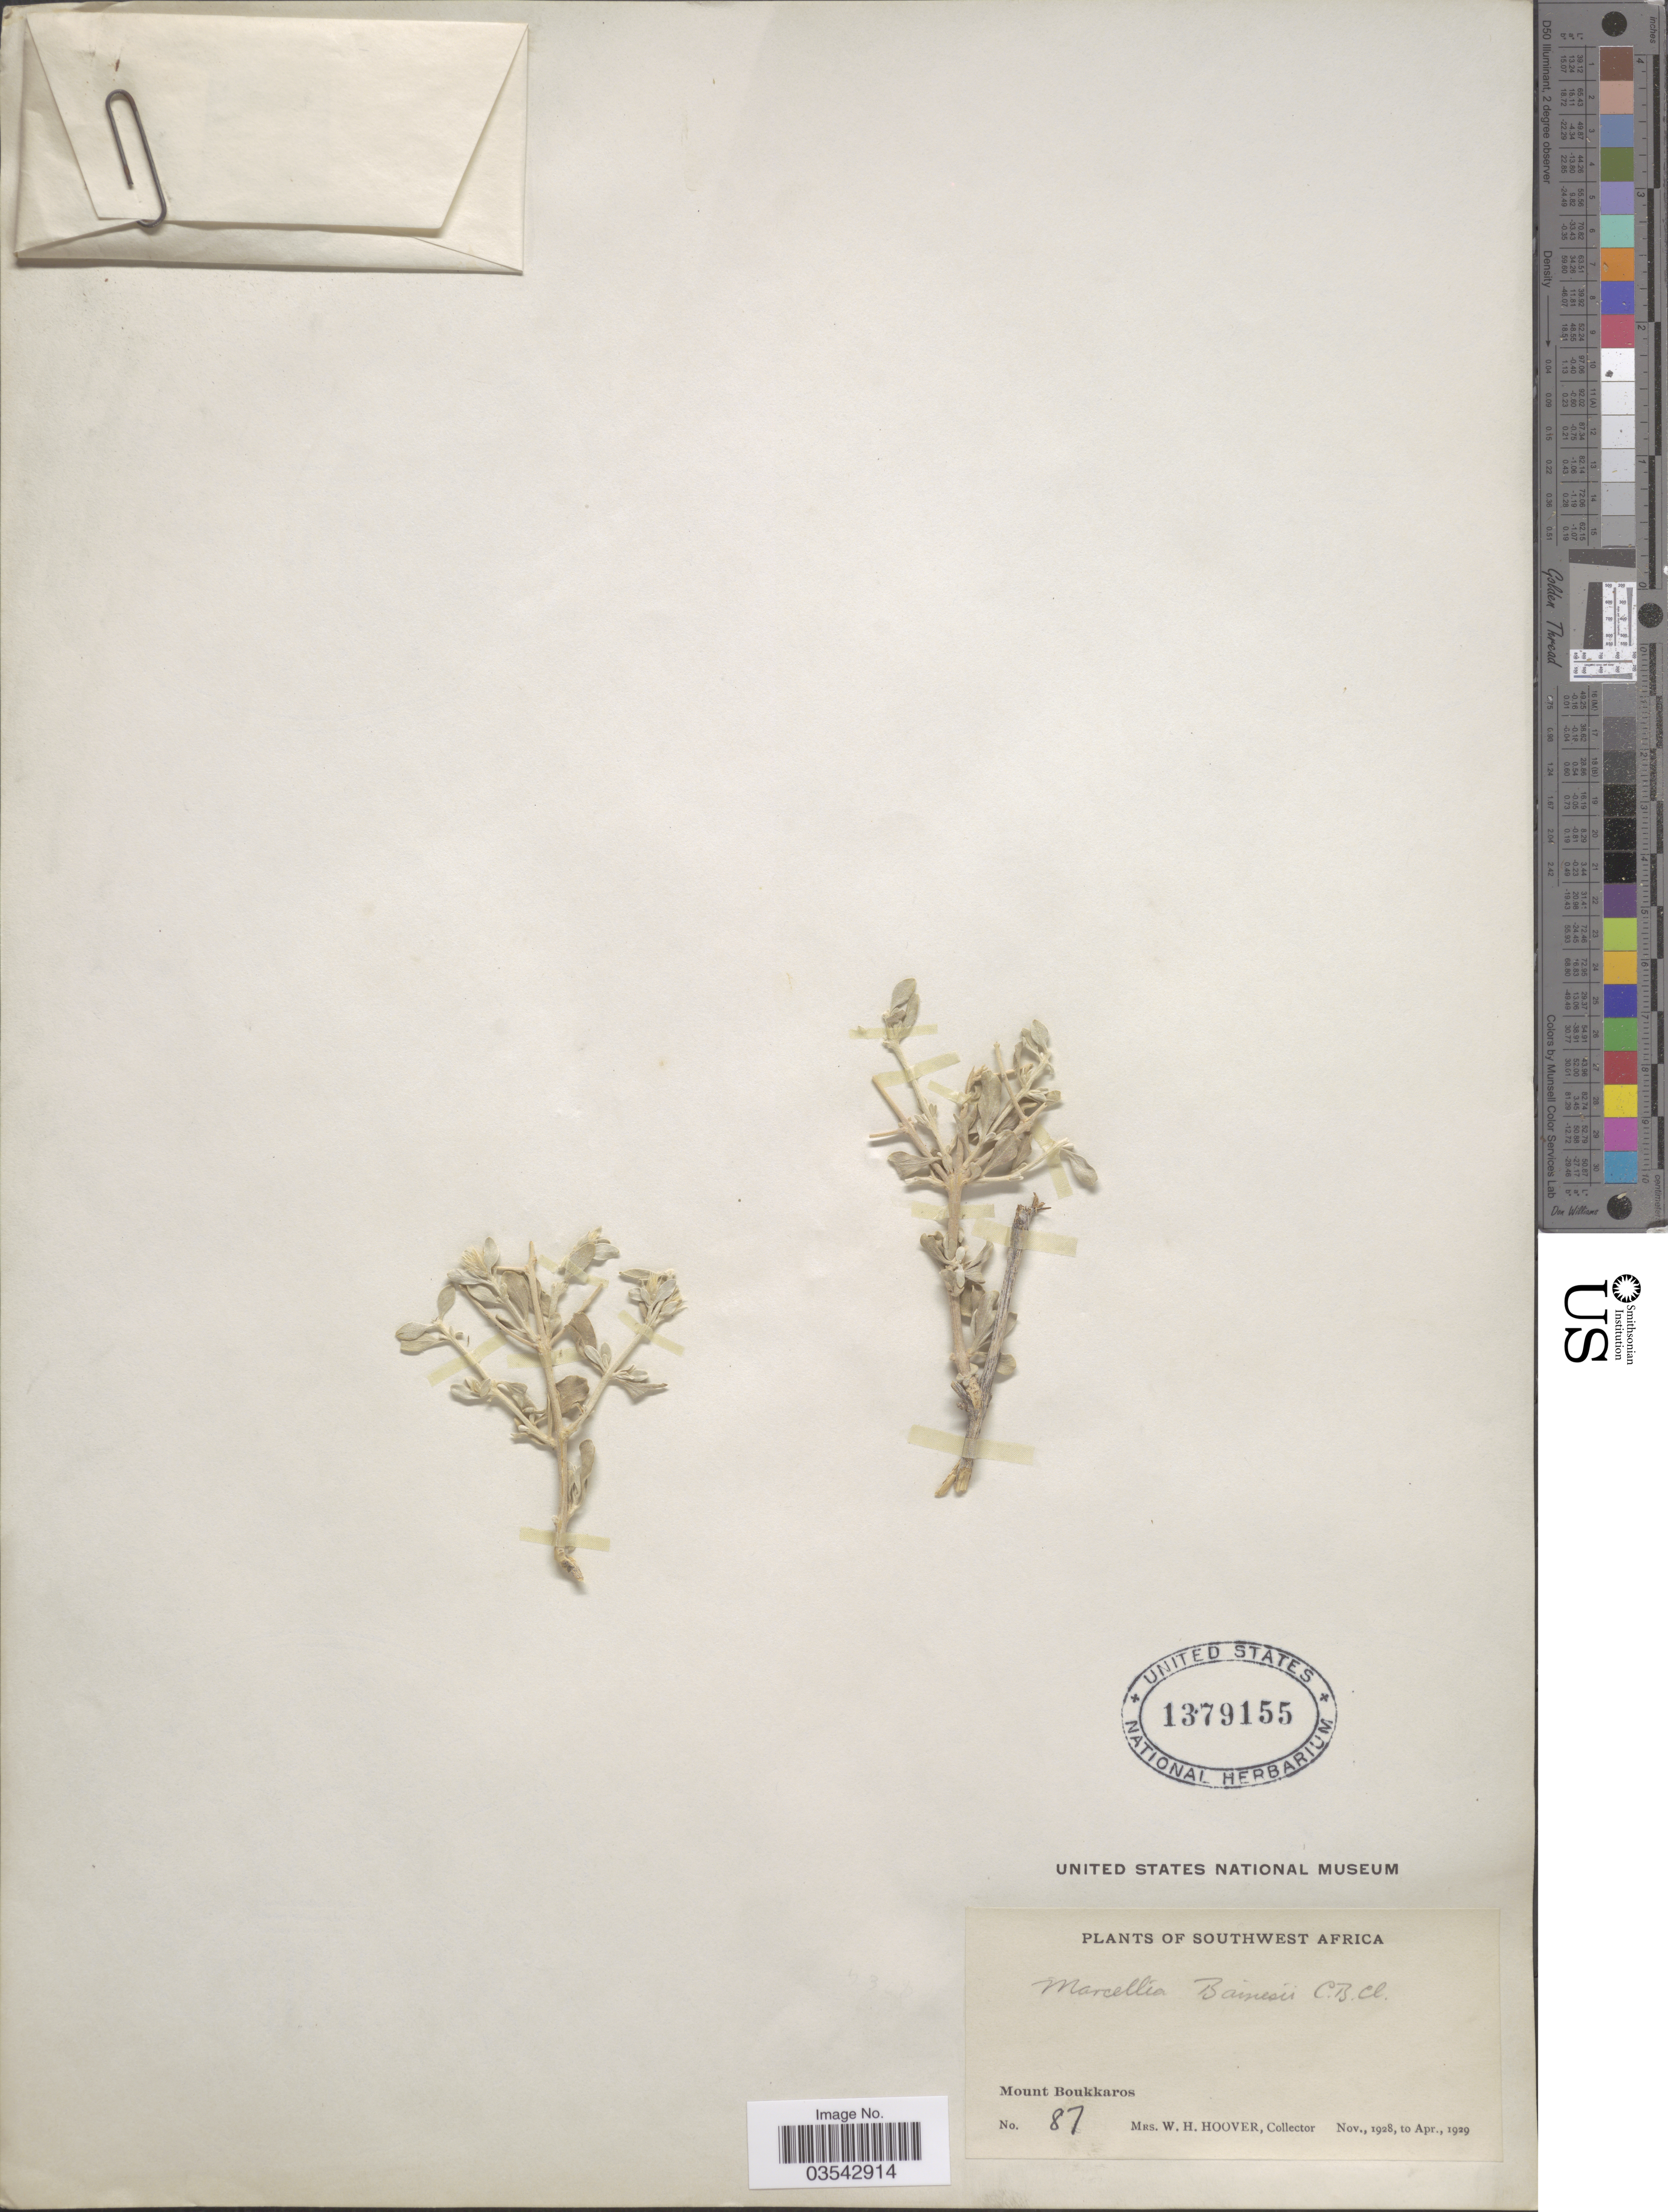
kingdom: Plantae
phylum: Tracheophyta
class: Magnoliopsida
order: Caryophyllales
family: Amaranthaceae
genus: Marcellia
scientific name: Marcellia bainesii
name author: C.B. Clarke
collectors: W. Hoover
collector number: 87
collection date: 1928-11/1929-04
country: Namibia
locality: Southwest Africa. Mount Boukkaros.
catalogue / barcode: US 1379155